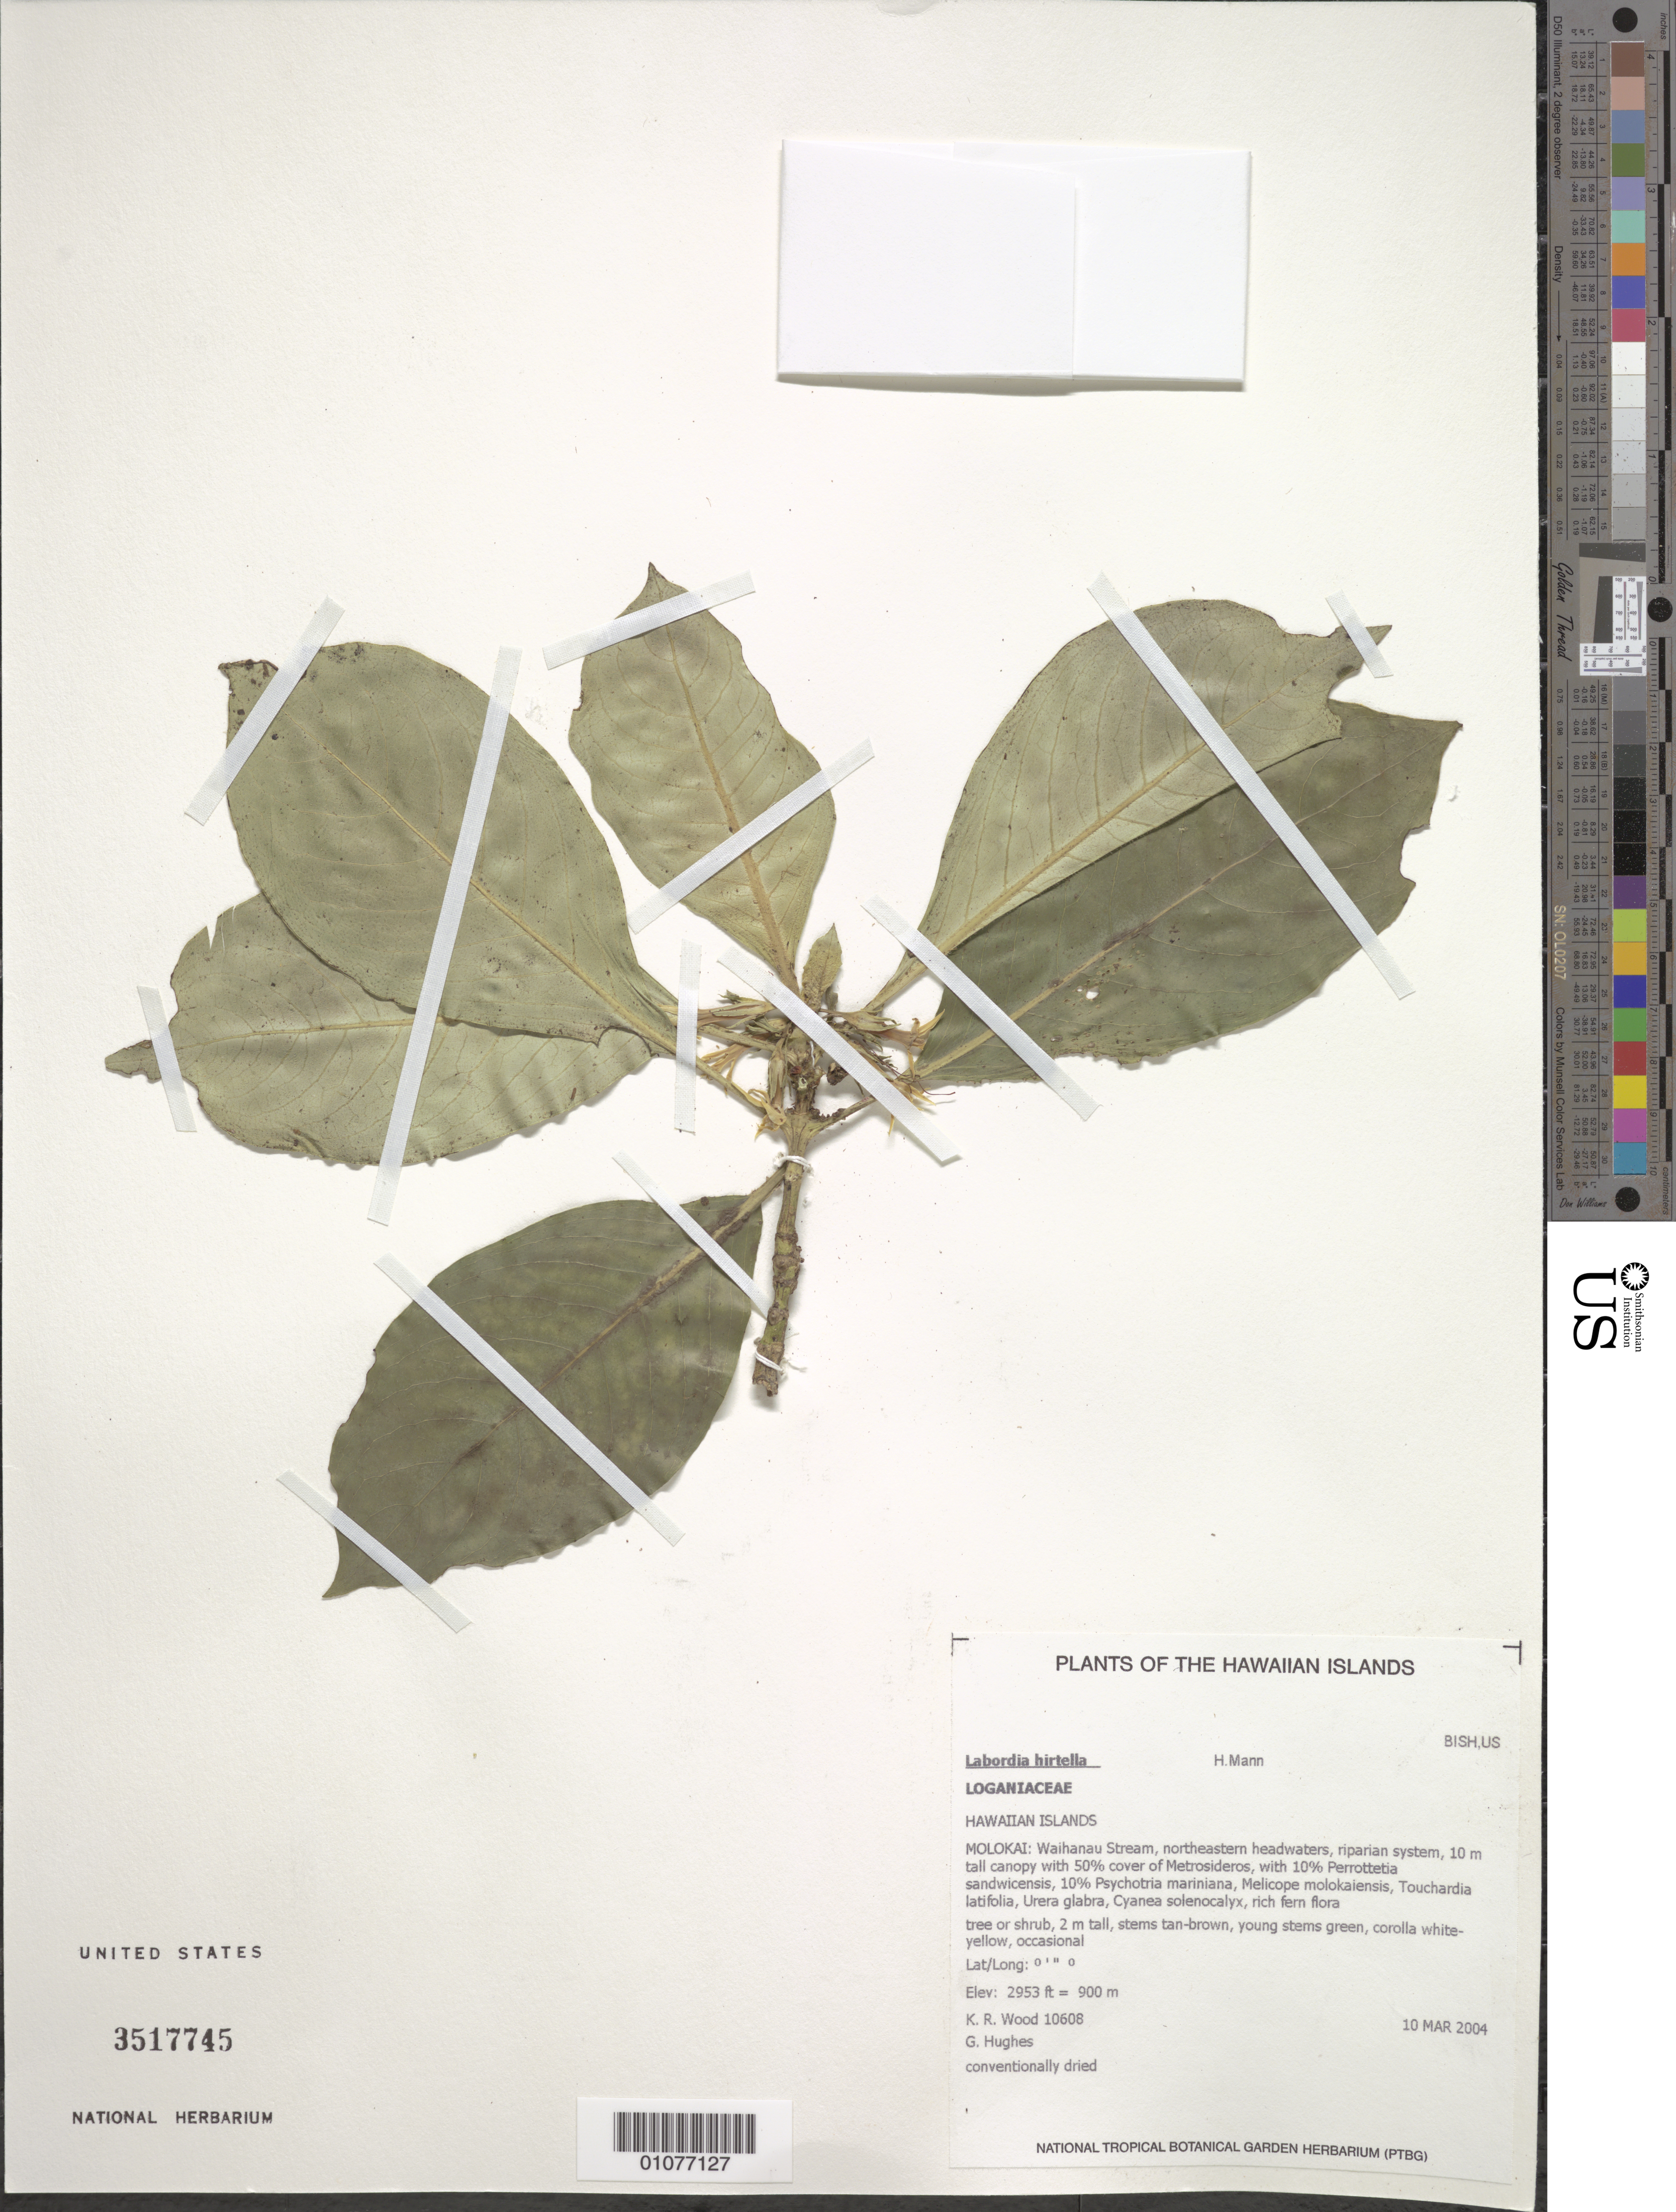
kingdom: Plantae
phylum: Tracheophyta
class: Magnoliopsida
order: Gentianales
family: Loganiaceae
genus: Geniostoma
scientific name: Geniostoma hirtellum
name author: (H. Mann) Byng & Christenh.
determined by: Wagner, W. L., (BOT), Smithsonian Institution - National Museum of Natural History (UNITED STATES)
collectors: K. R. Wood & G. Hughes III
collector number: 10608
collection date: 2004-03-10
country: United States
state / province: Hawaii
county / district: Maui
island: Moloka'i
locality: Moloka'i, Waihanau Stream, northeastern headwaters, riparian system.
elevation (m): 900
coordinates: TM 0712991, TM 2339860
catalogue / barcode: US 3517745